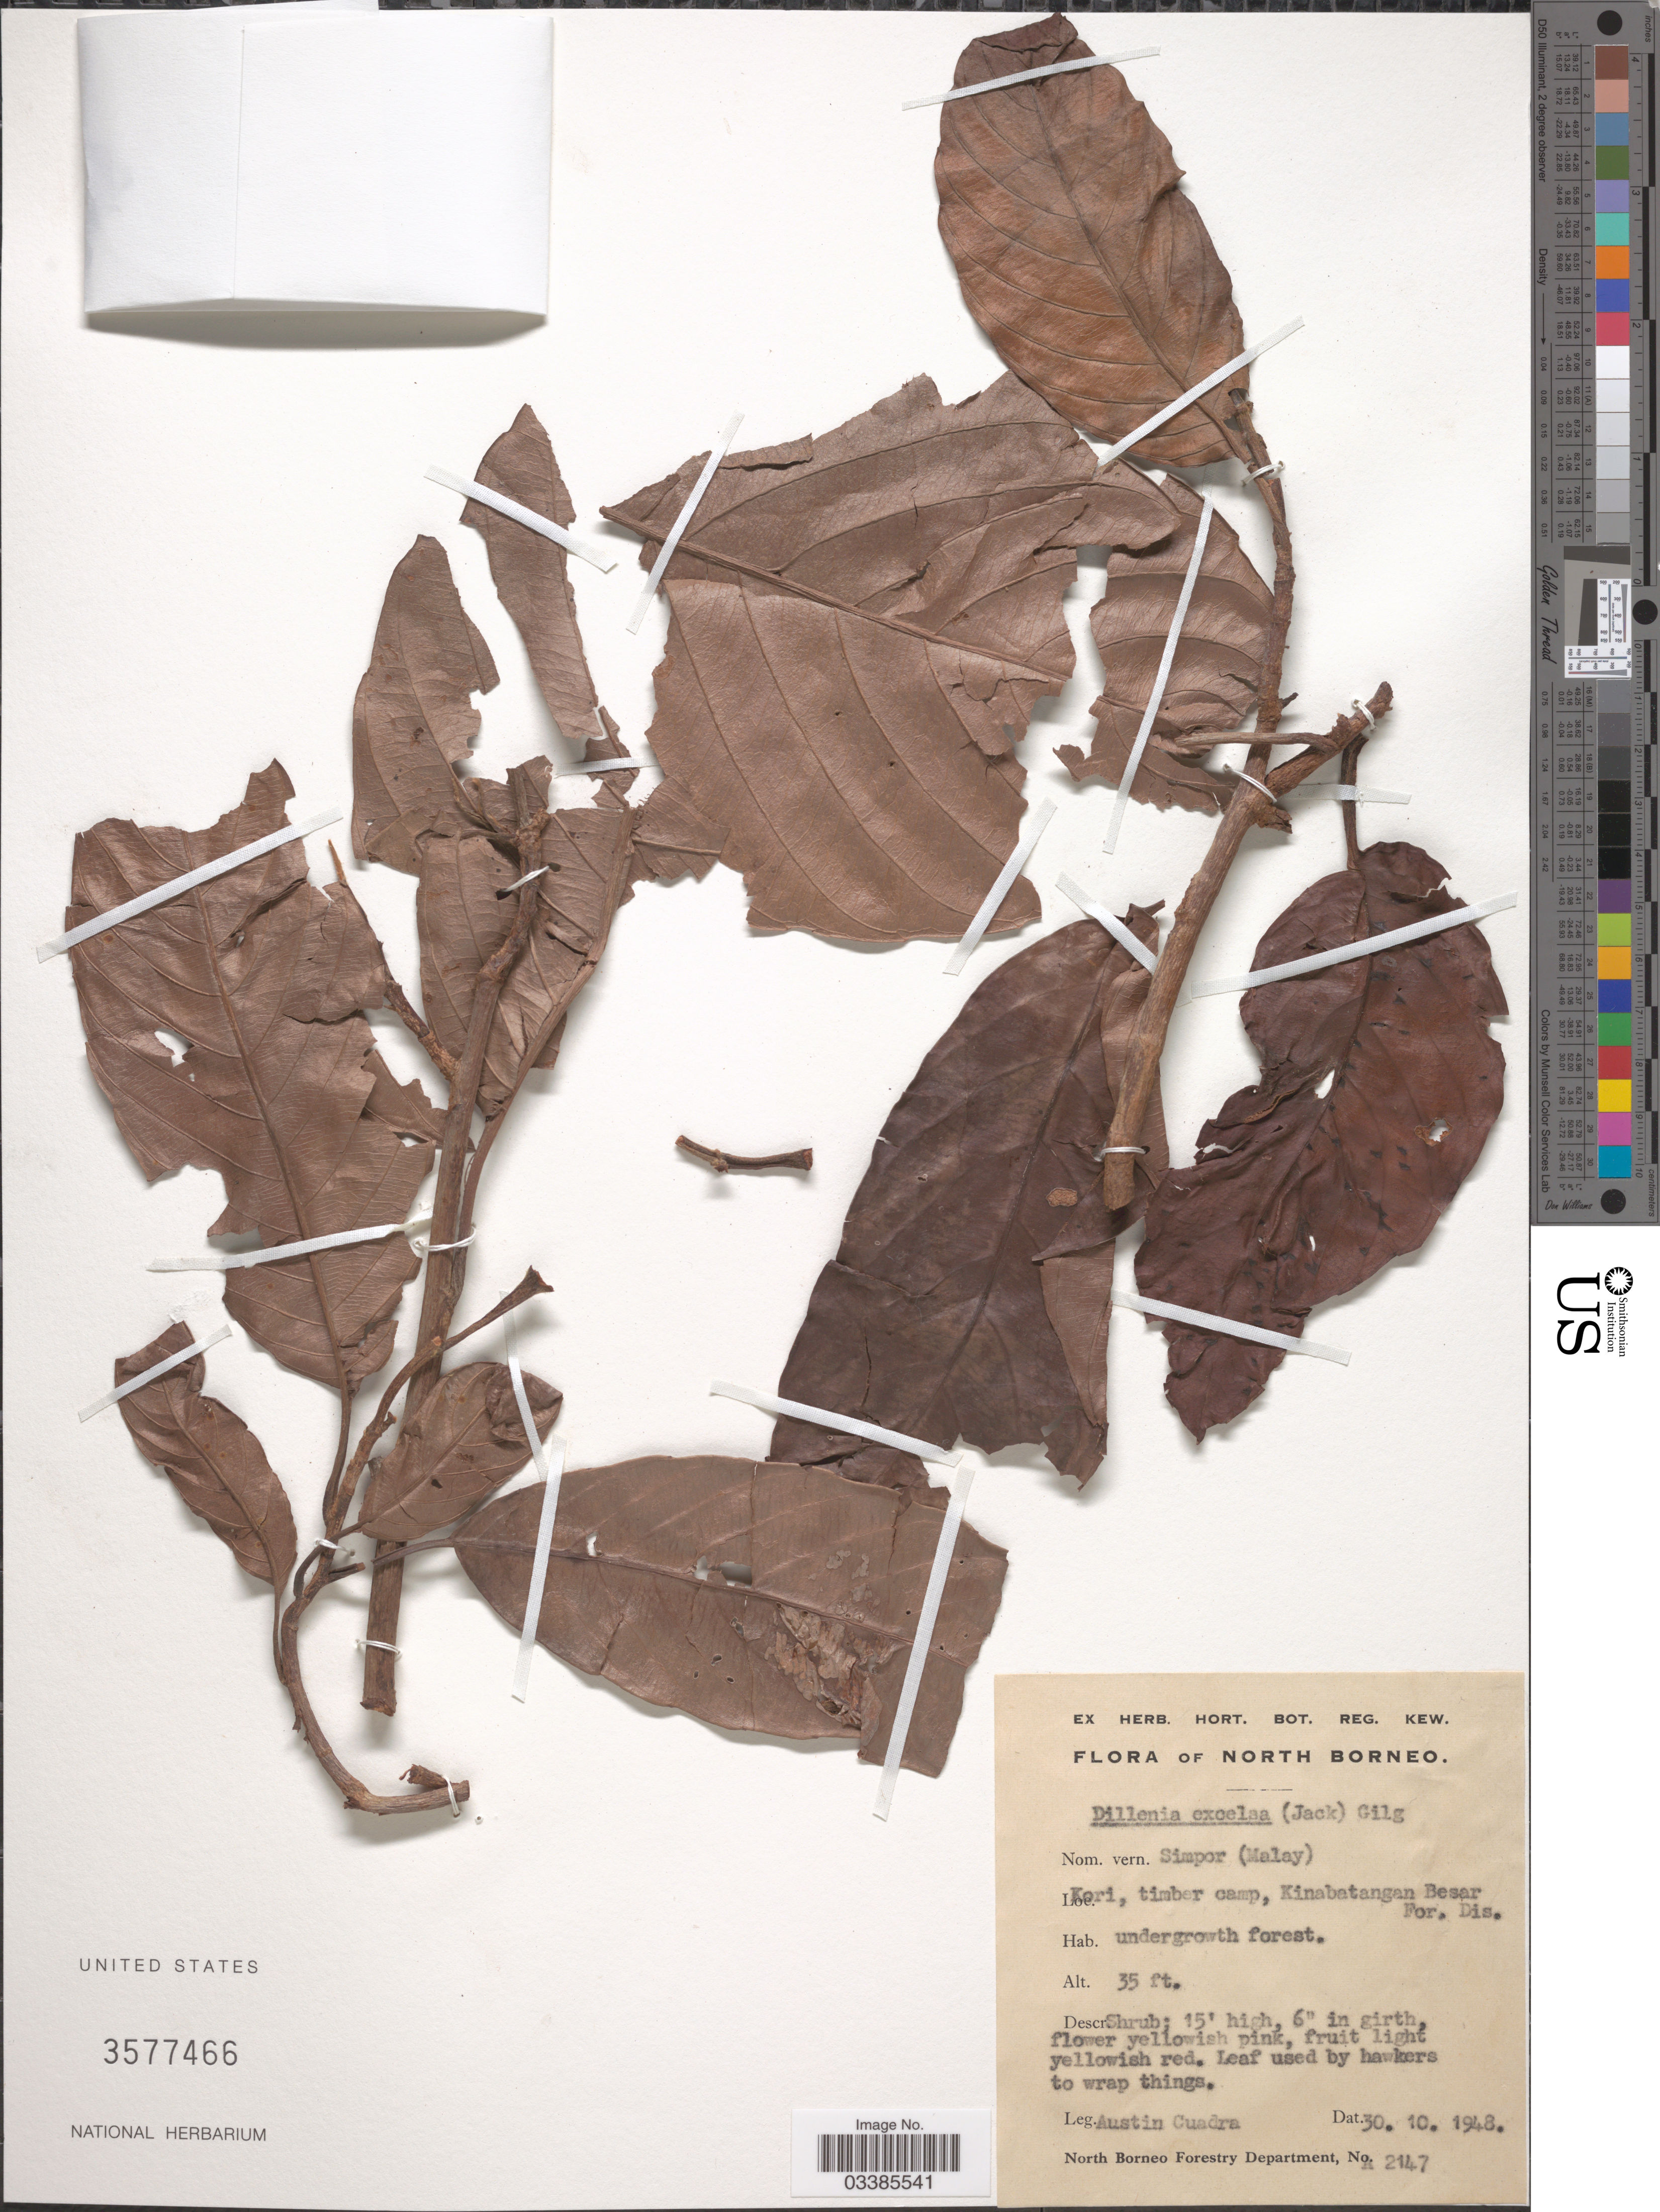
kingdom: Plantae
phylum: Tracheophyta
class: Magnoliopsida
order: Dilleniales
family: Dilleniaceae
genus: Dillenia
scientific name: Dillenia excelsa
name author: (Jack) Martelli ex Gilg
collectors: A. Cuadra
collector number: A2147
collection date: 1948-10-30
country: Malaysia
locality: North Borneo. Kori, timber camp, Kinabatangan Besar For. Dis.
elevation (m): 11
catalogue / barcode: US 3577466